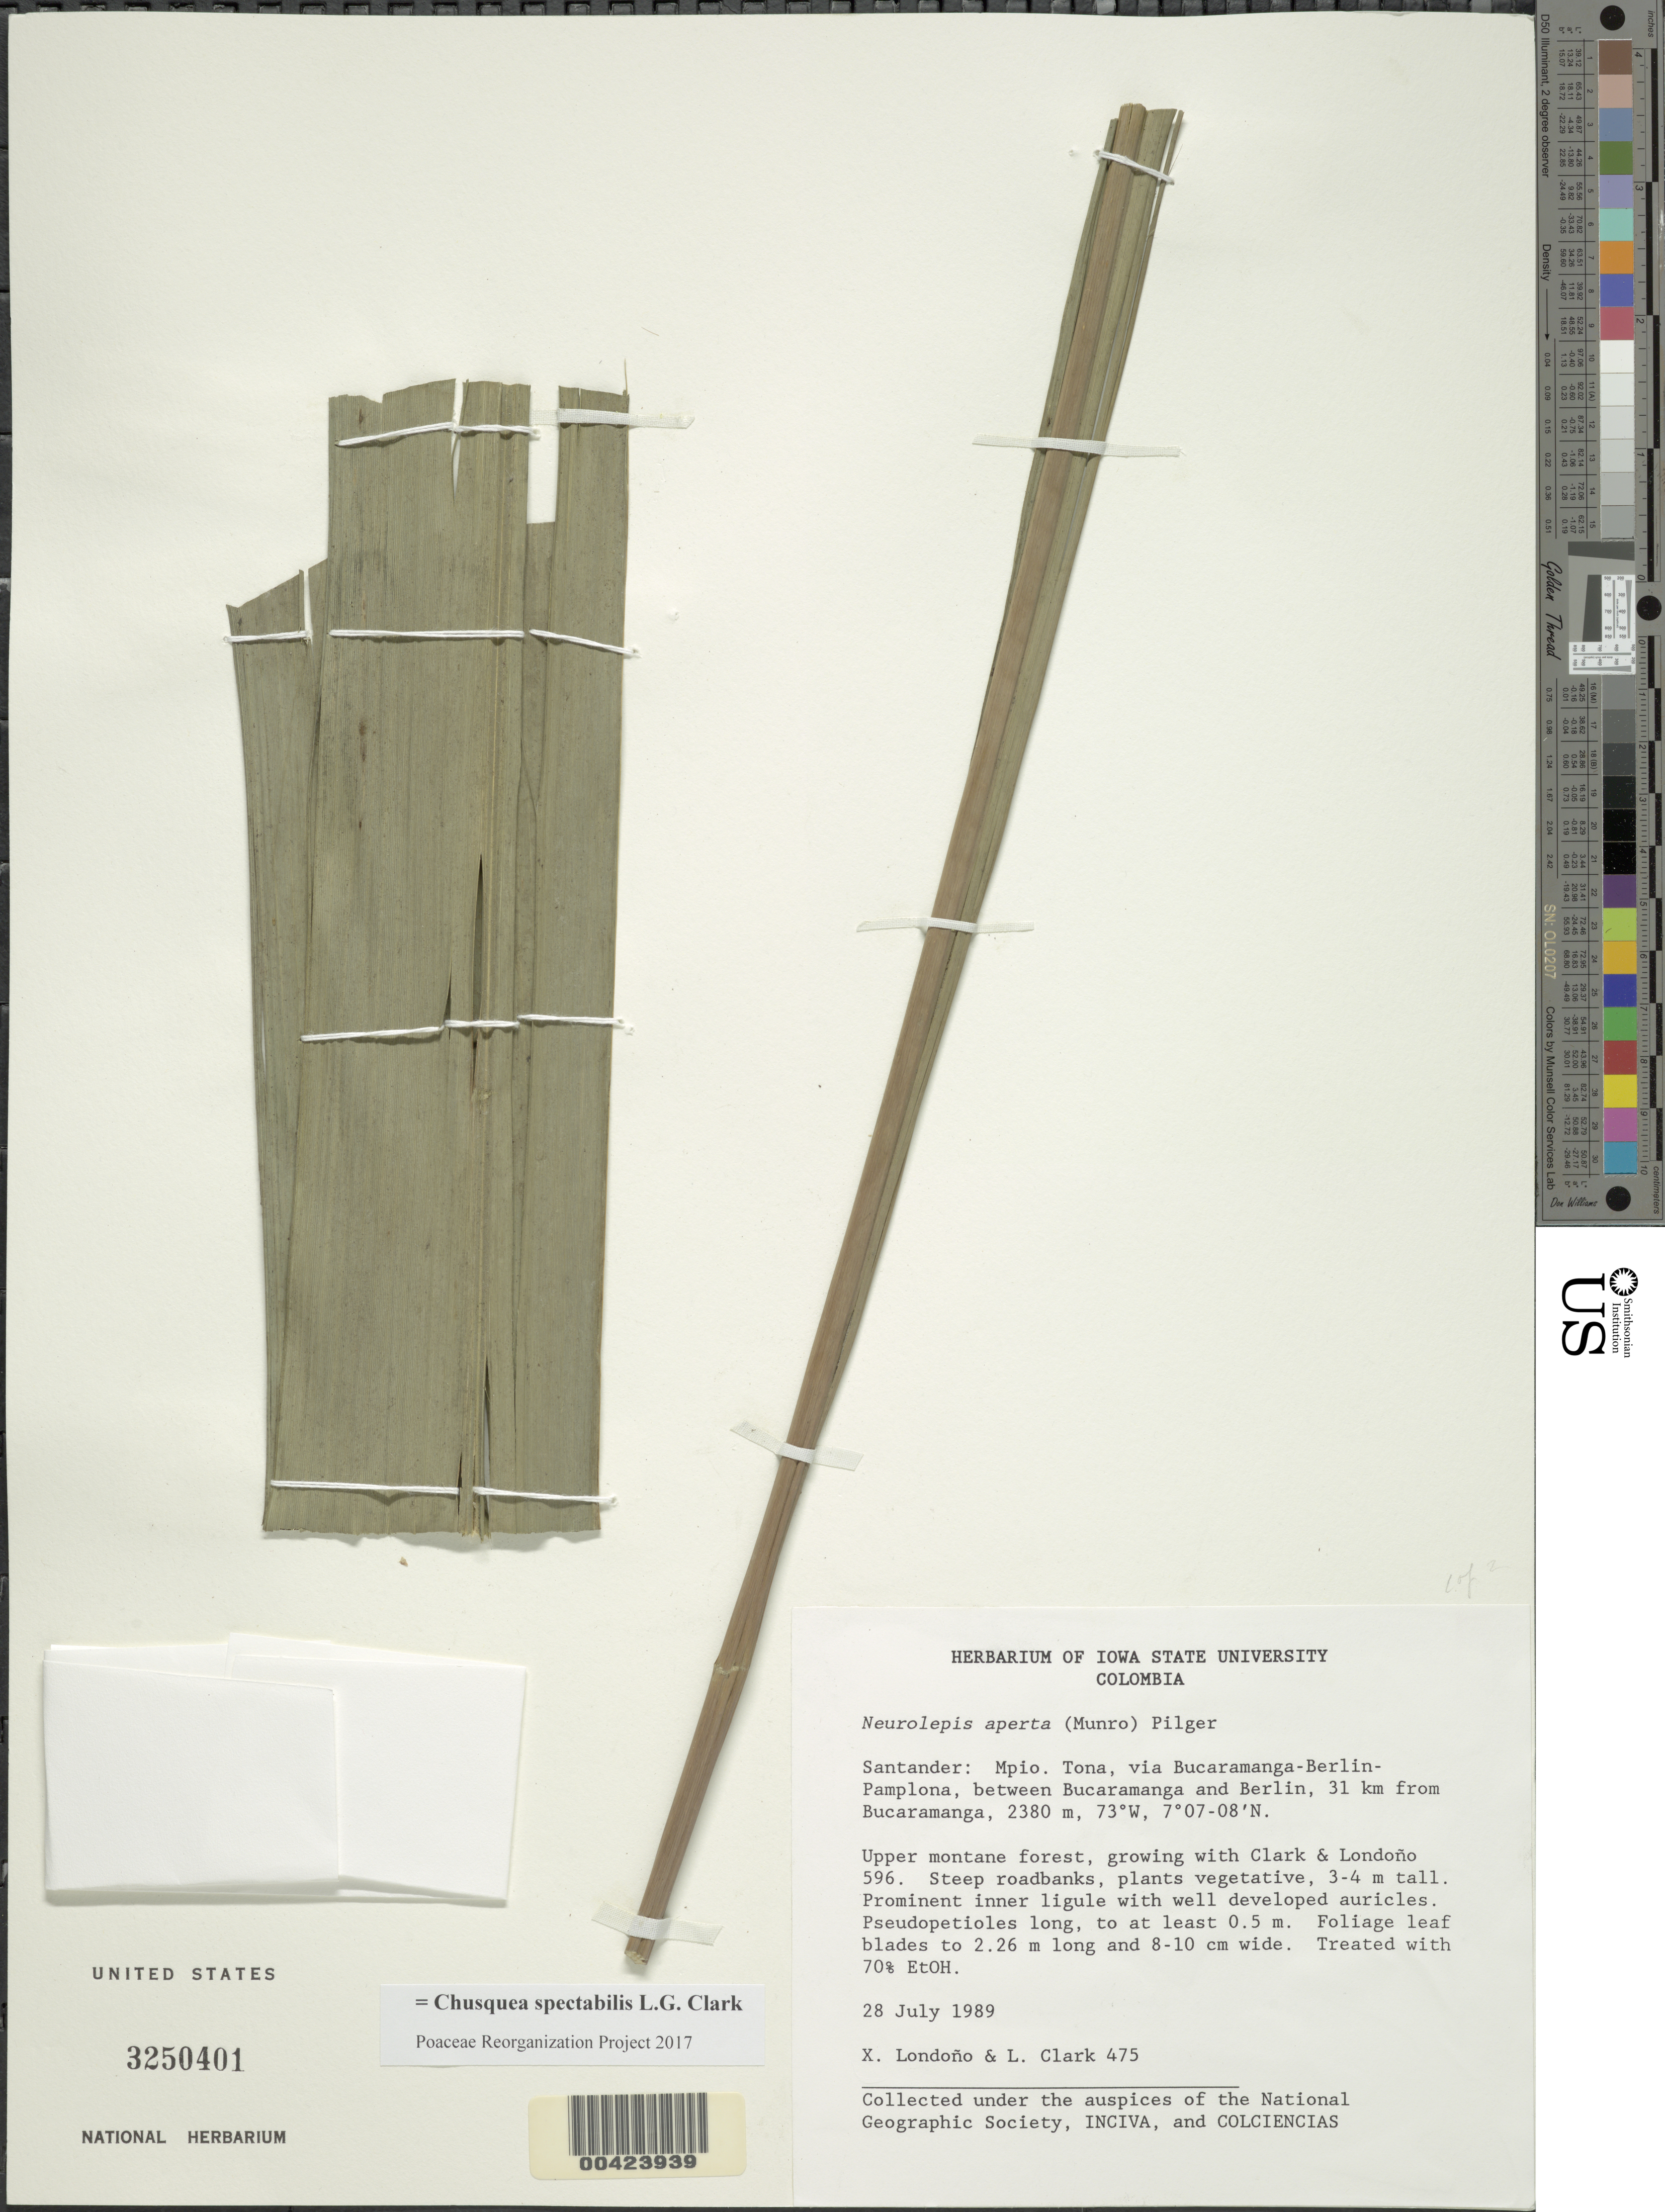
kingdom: Plantae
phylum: Tracheophyta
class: Liliopsida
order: Poales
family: Poaceae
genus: Chusquea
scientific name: Chusquea spectabilis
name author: L.G. Clark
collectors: X. Londoño & L. G. Clark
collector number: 475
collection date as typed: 28 Jul 1989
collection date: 1989-07-28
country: Colombia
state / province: Santander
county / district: Tona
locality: Bucaramanga, 31 km from; via Bucaramanga - Berlin - Pamplona, between Bucaramanga and Berlin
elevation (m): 2380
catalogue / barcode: US 3250401